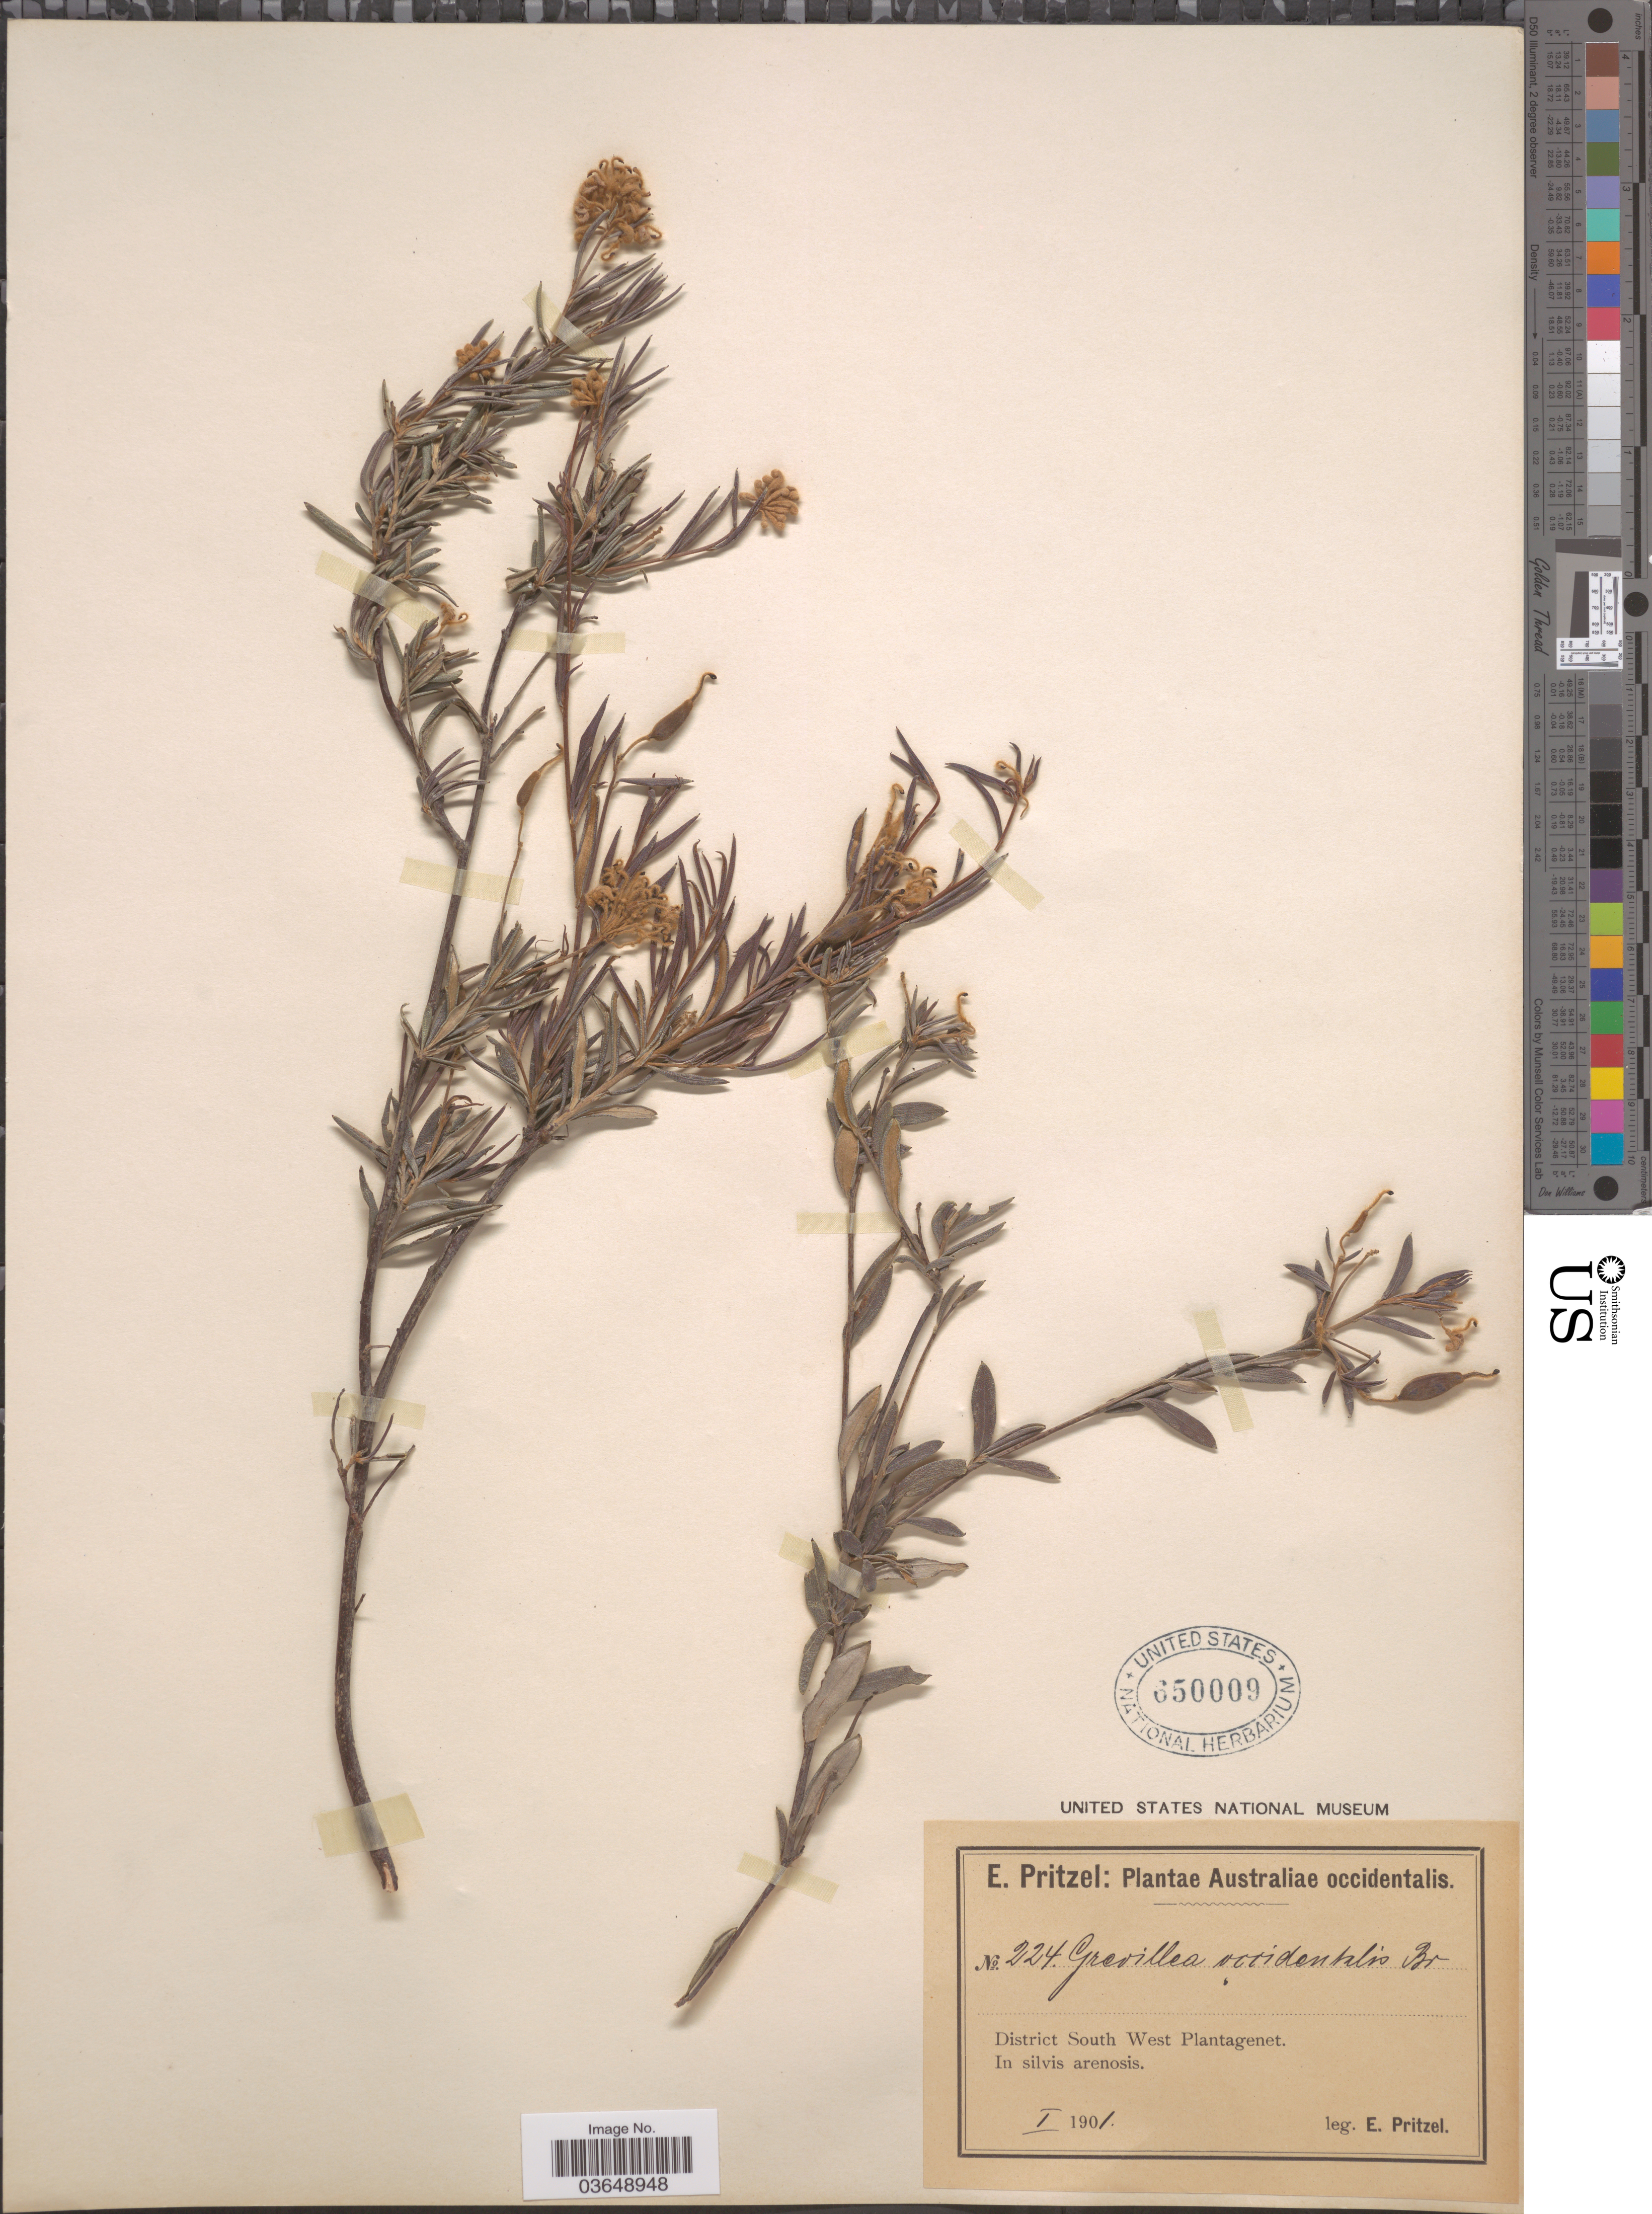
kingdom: Plantae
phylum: Tracheophyta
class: Magnoliopsida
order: Proteales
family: Proteaceae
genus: Grevillea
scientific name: Grevillea occidentalis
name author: R. Br.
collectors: E. G. Pritzel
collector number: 224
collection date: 1901-01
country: Australia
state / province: Western Australia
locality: Australiae occidentalis. District South West Plantagenet.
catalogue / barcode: US 650009